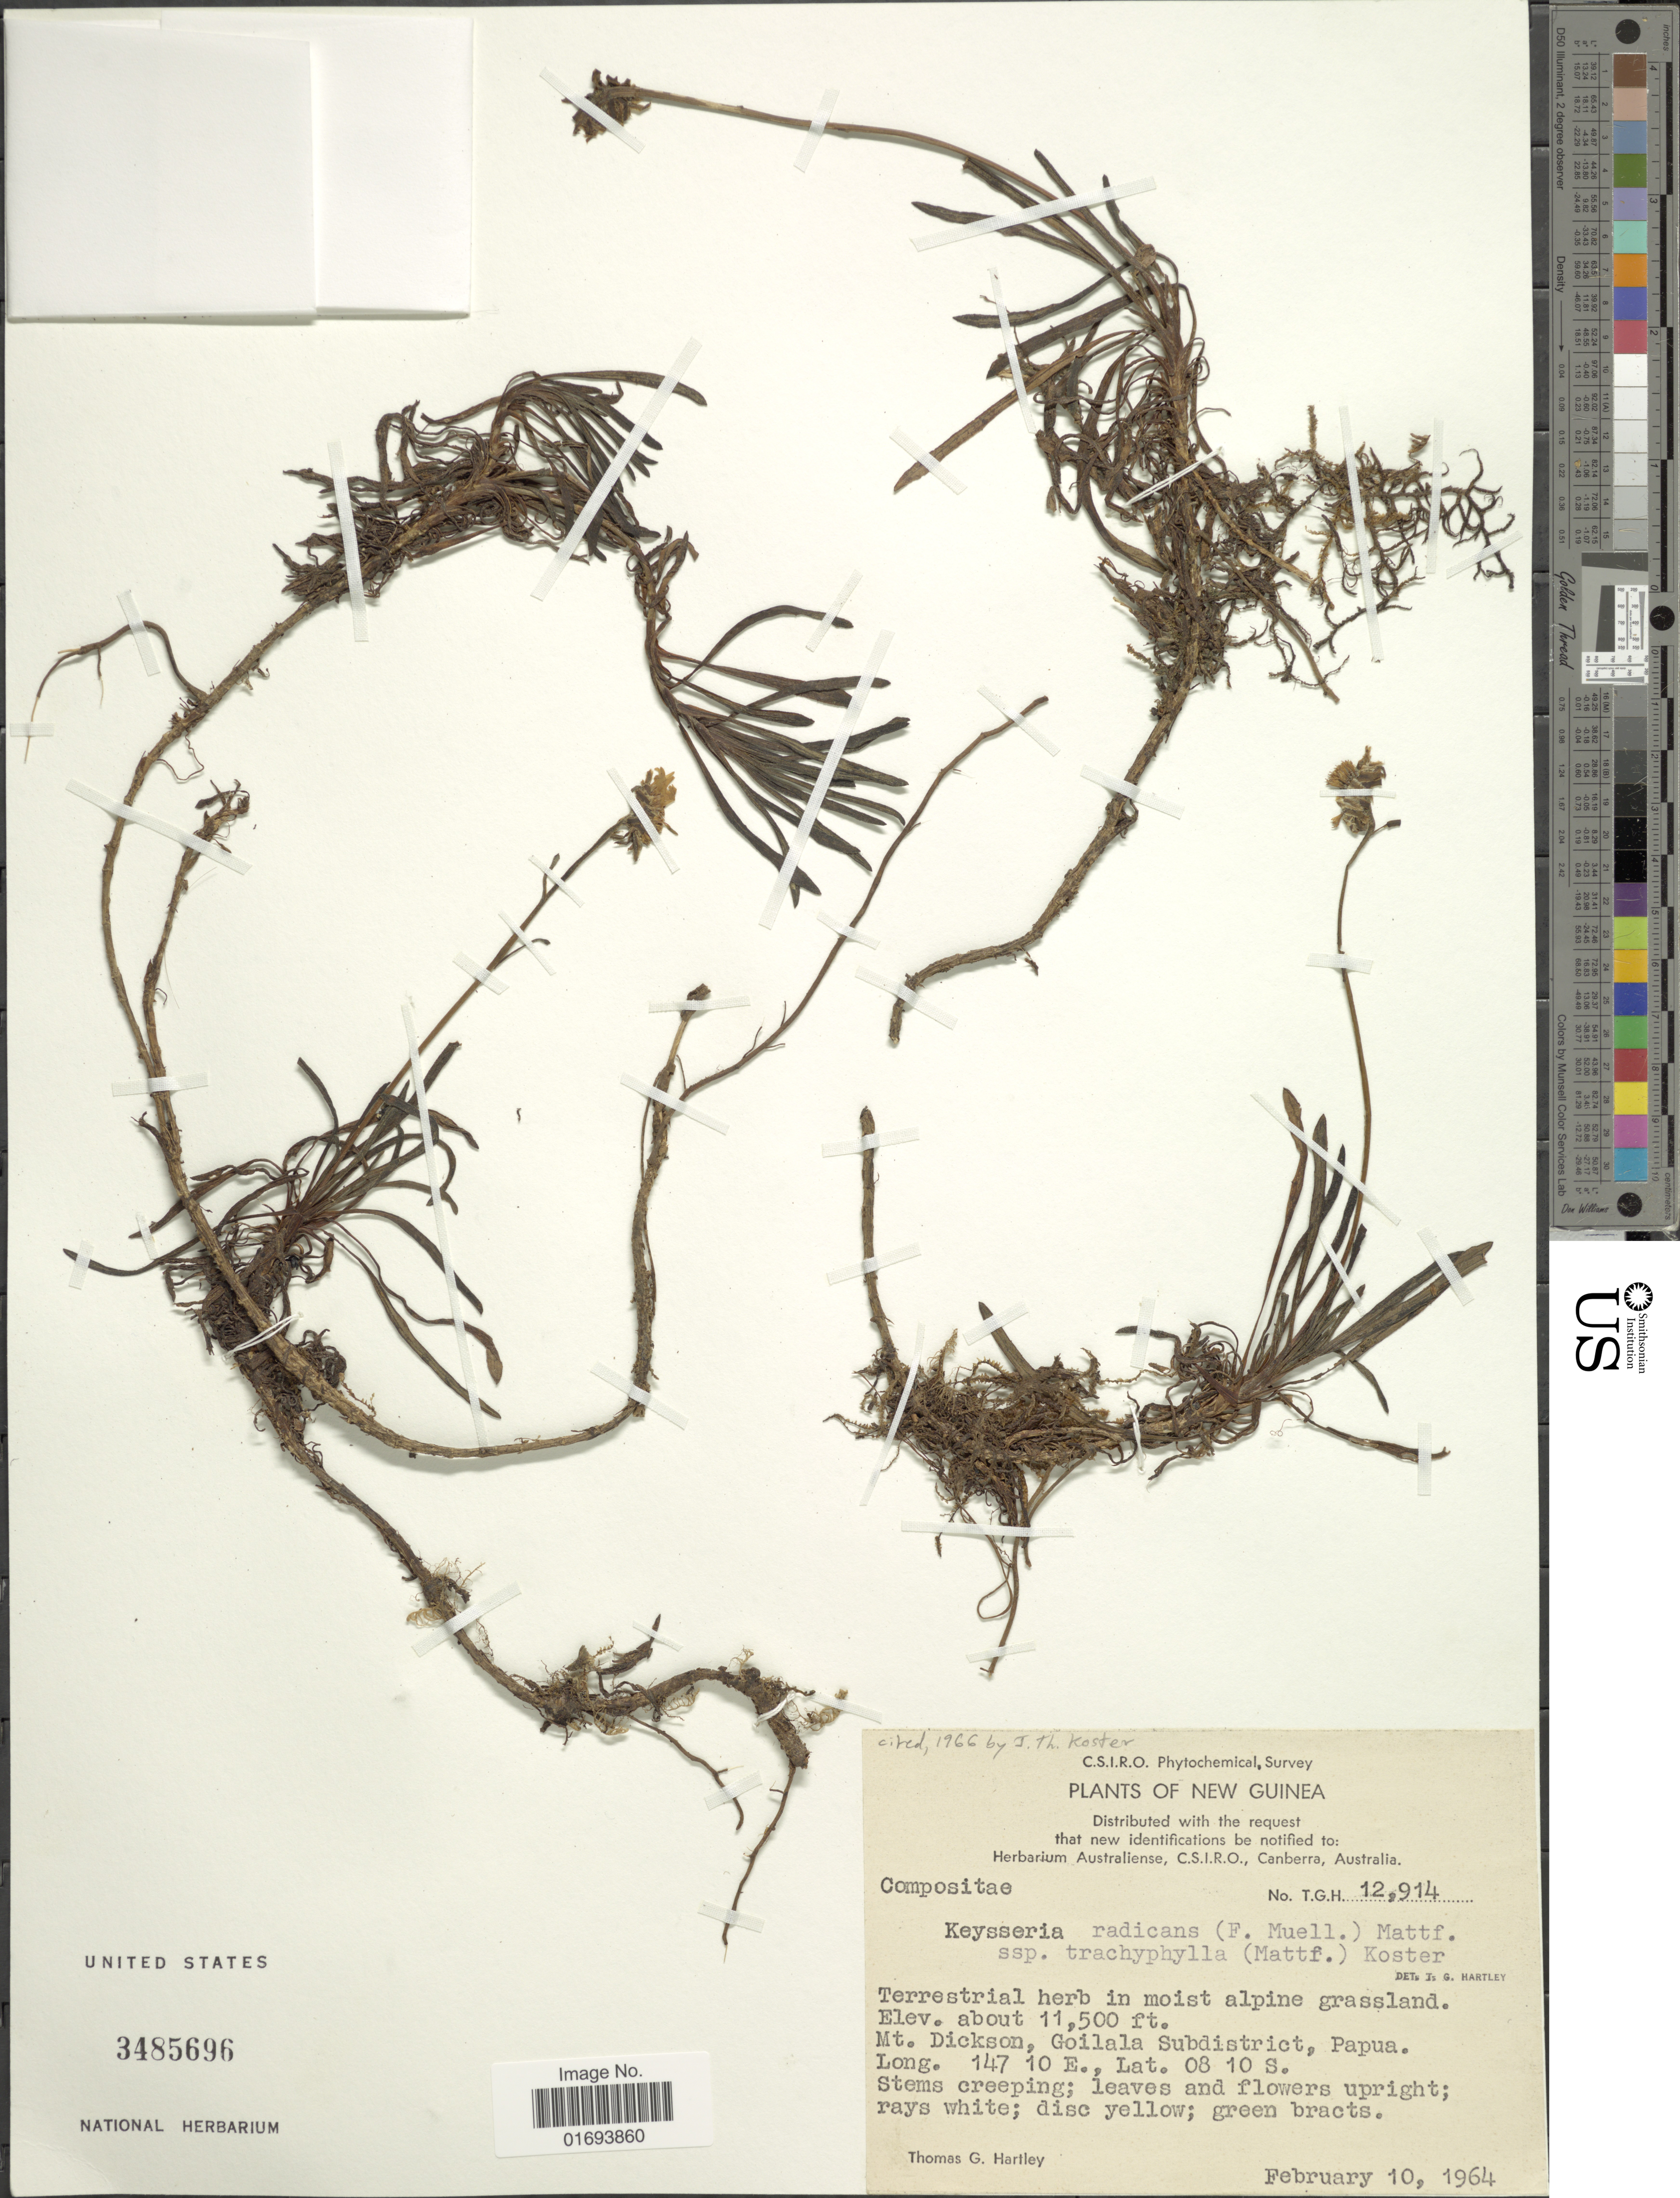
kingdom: Plantae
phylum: Tracheophyta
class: Magnoliopsida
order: Asterales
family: Asteraceae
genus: Keysseria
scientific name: Keysseria radicans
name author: (F. Muell.) Mattf.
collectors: T. G. Hartley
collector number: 12914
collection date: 1964-02-10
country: Papua New Guinea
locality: New Guinea. Mt. Dickson, Goilala Subdistrict, Papua.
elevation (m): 3505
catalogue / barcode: US 3485696